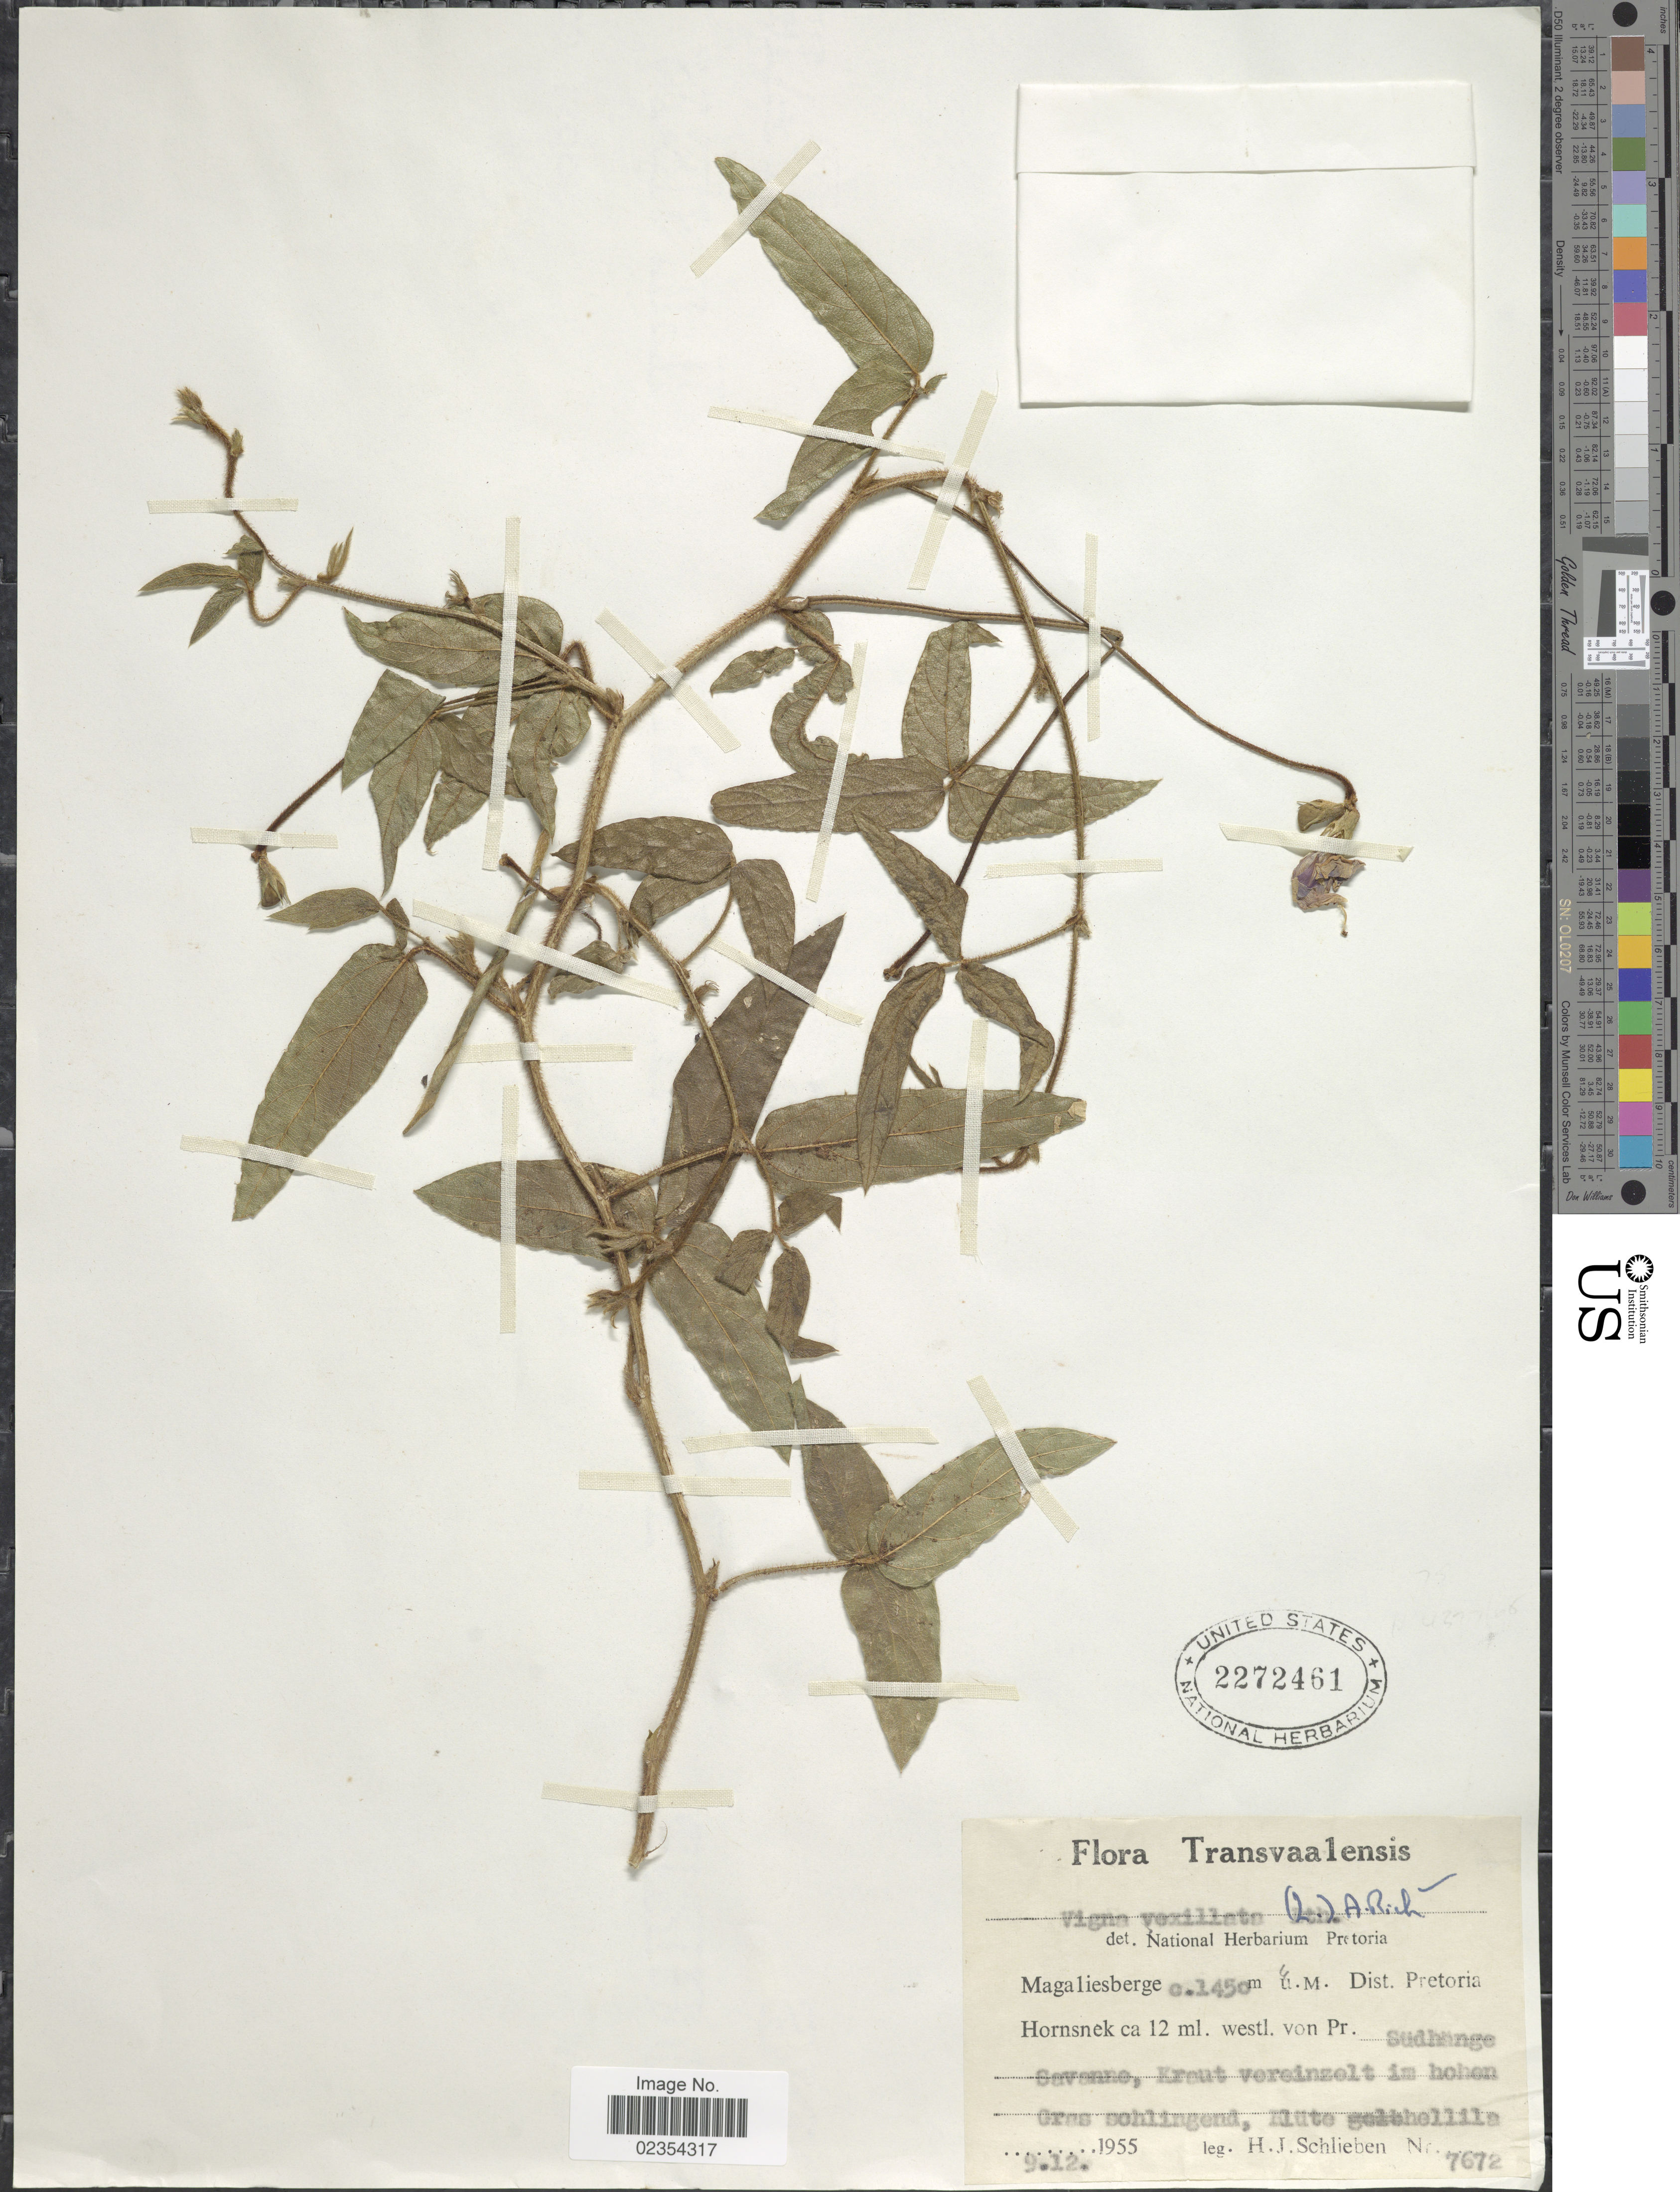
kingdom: Plantae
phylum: Tracheophyta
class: Magnoliopsida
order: Fabales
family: Fabaceae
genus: Vigna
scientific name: Vigna vexillata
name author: (L.) A. Rich.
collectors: H. J. Schlieben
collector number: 7672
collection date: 1955-12-09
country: South Africa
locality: Transvaalensis, Magaliesberge, Dist. Pretoria Hornsnek ca 12 ml. westl. von Pr. Südhänge Savanne, Kraut vereinzelt im hohen Gras sohlingend, Blüte selbhellila.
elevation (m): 1450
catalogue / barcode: US 2272461